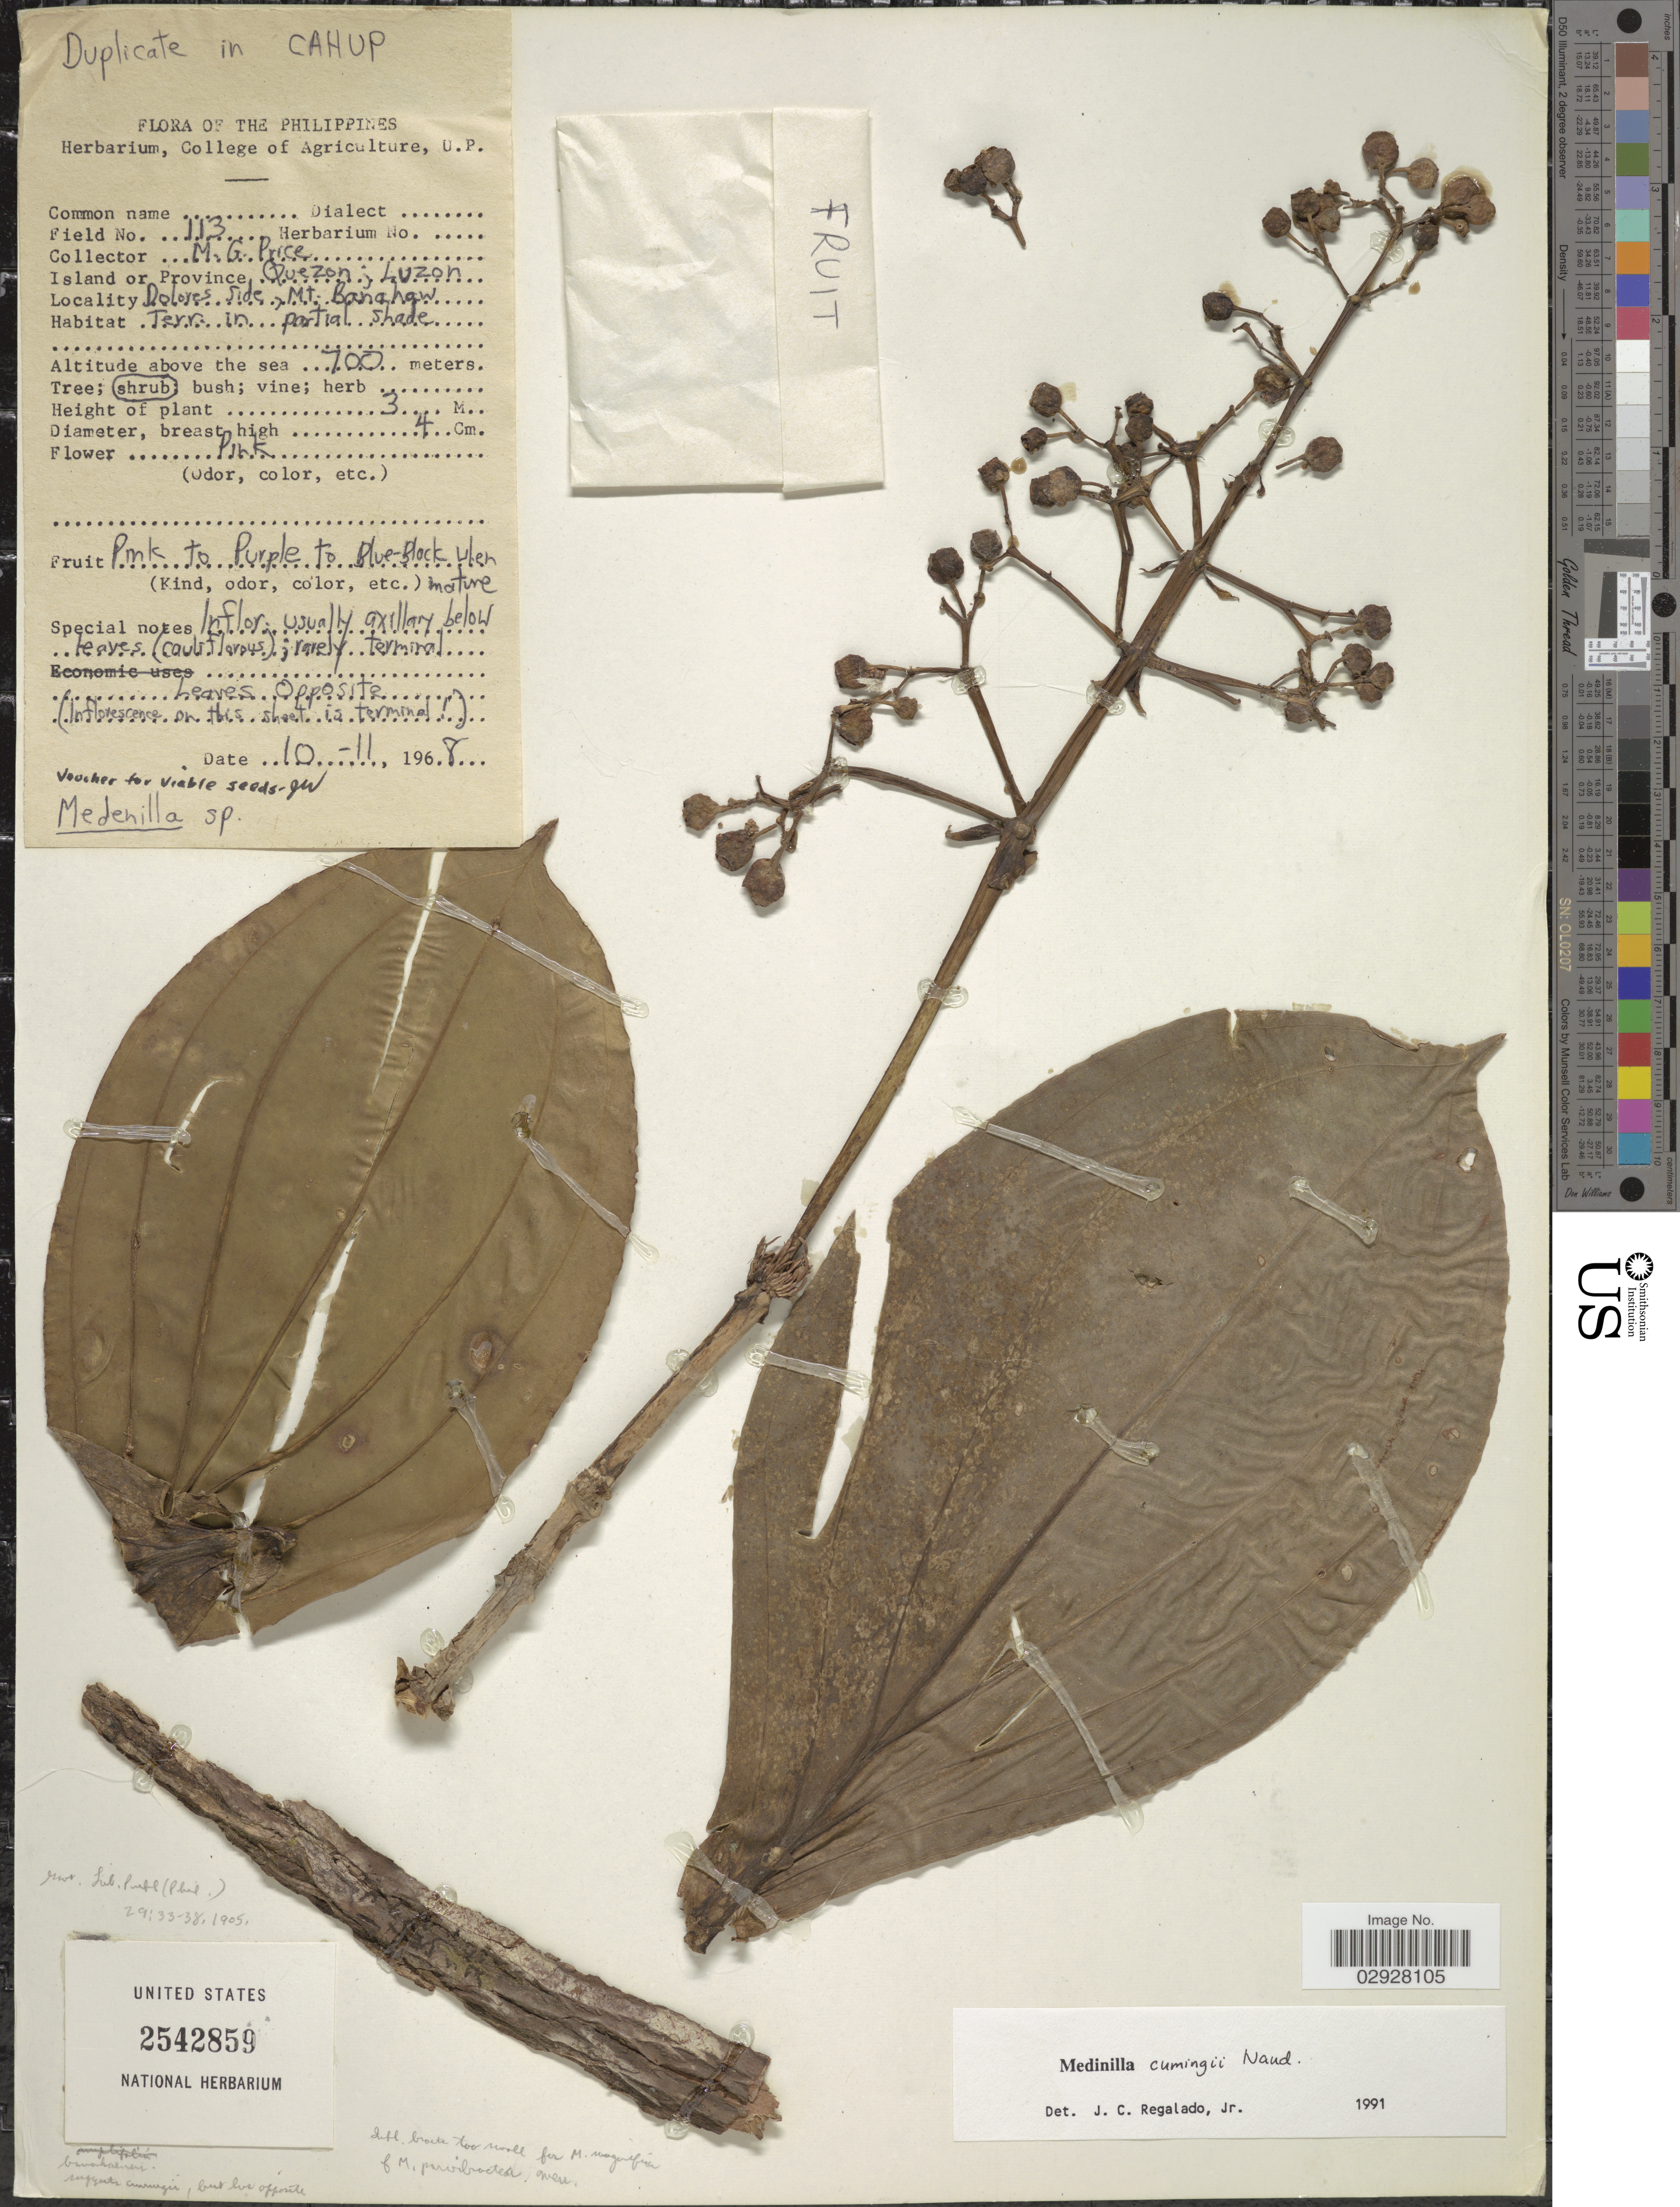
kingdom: Plantae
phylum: Tracheophyta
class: Magnoliopsida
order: Myrtales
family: Melastomataceae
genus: Medinilla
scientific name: Medinilla cummingii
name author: Naudin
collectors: M. G. Price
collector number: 113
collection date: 1968-11-10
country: Philippines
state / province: Calabarzon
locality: Island Quezon, Luzon, Dolores side, Mt. Banahaw.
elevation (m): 700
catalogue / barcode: US 2542859